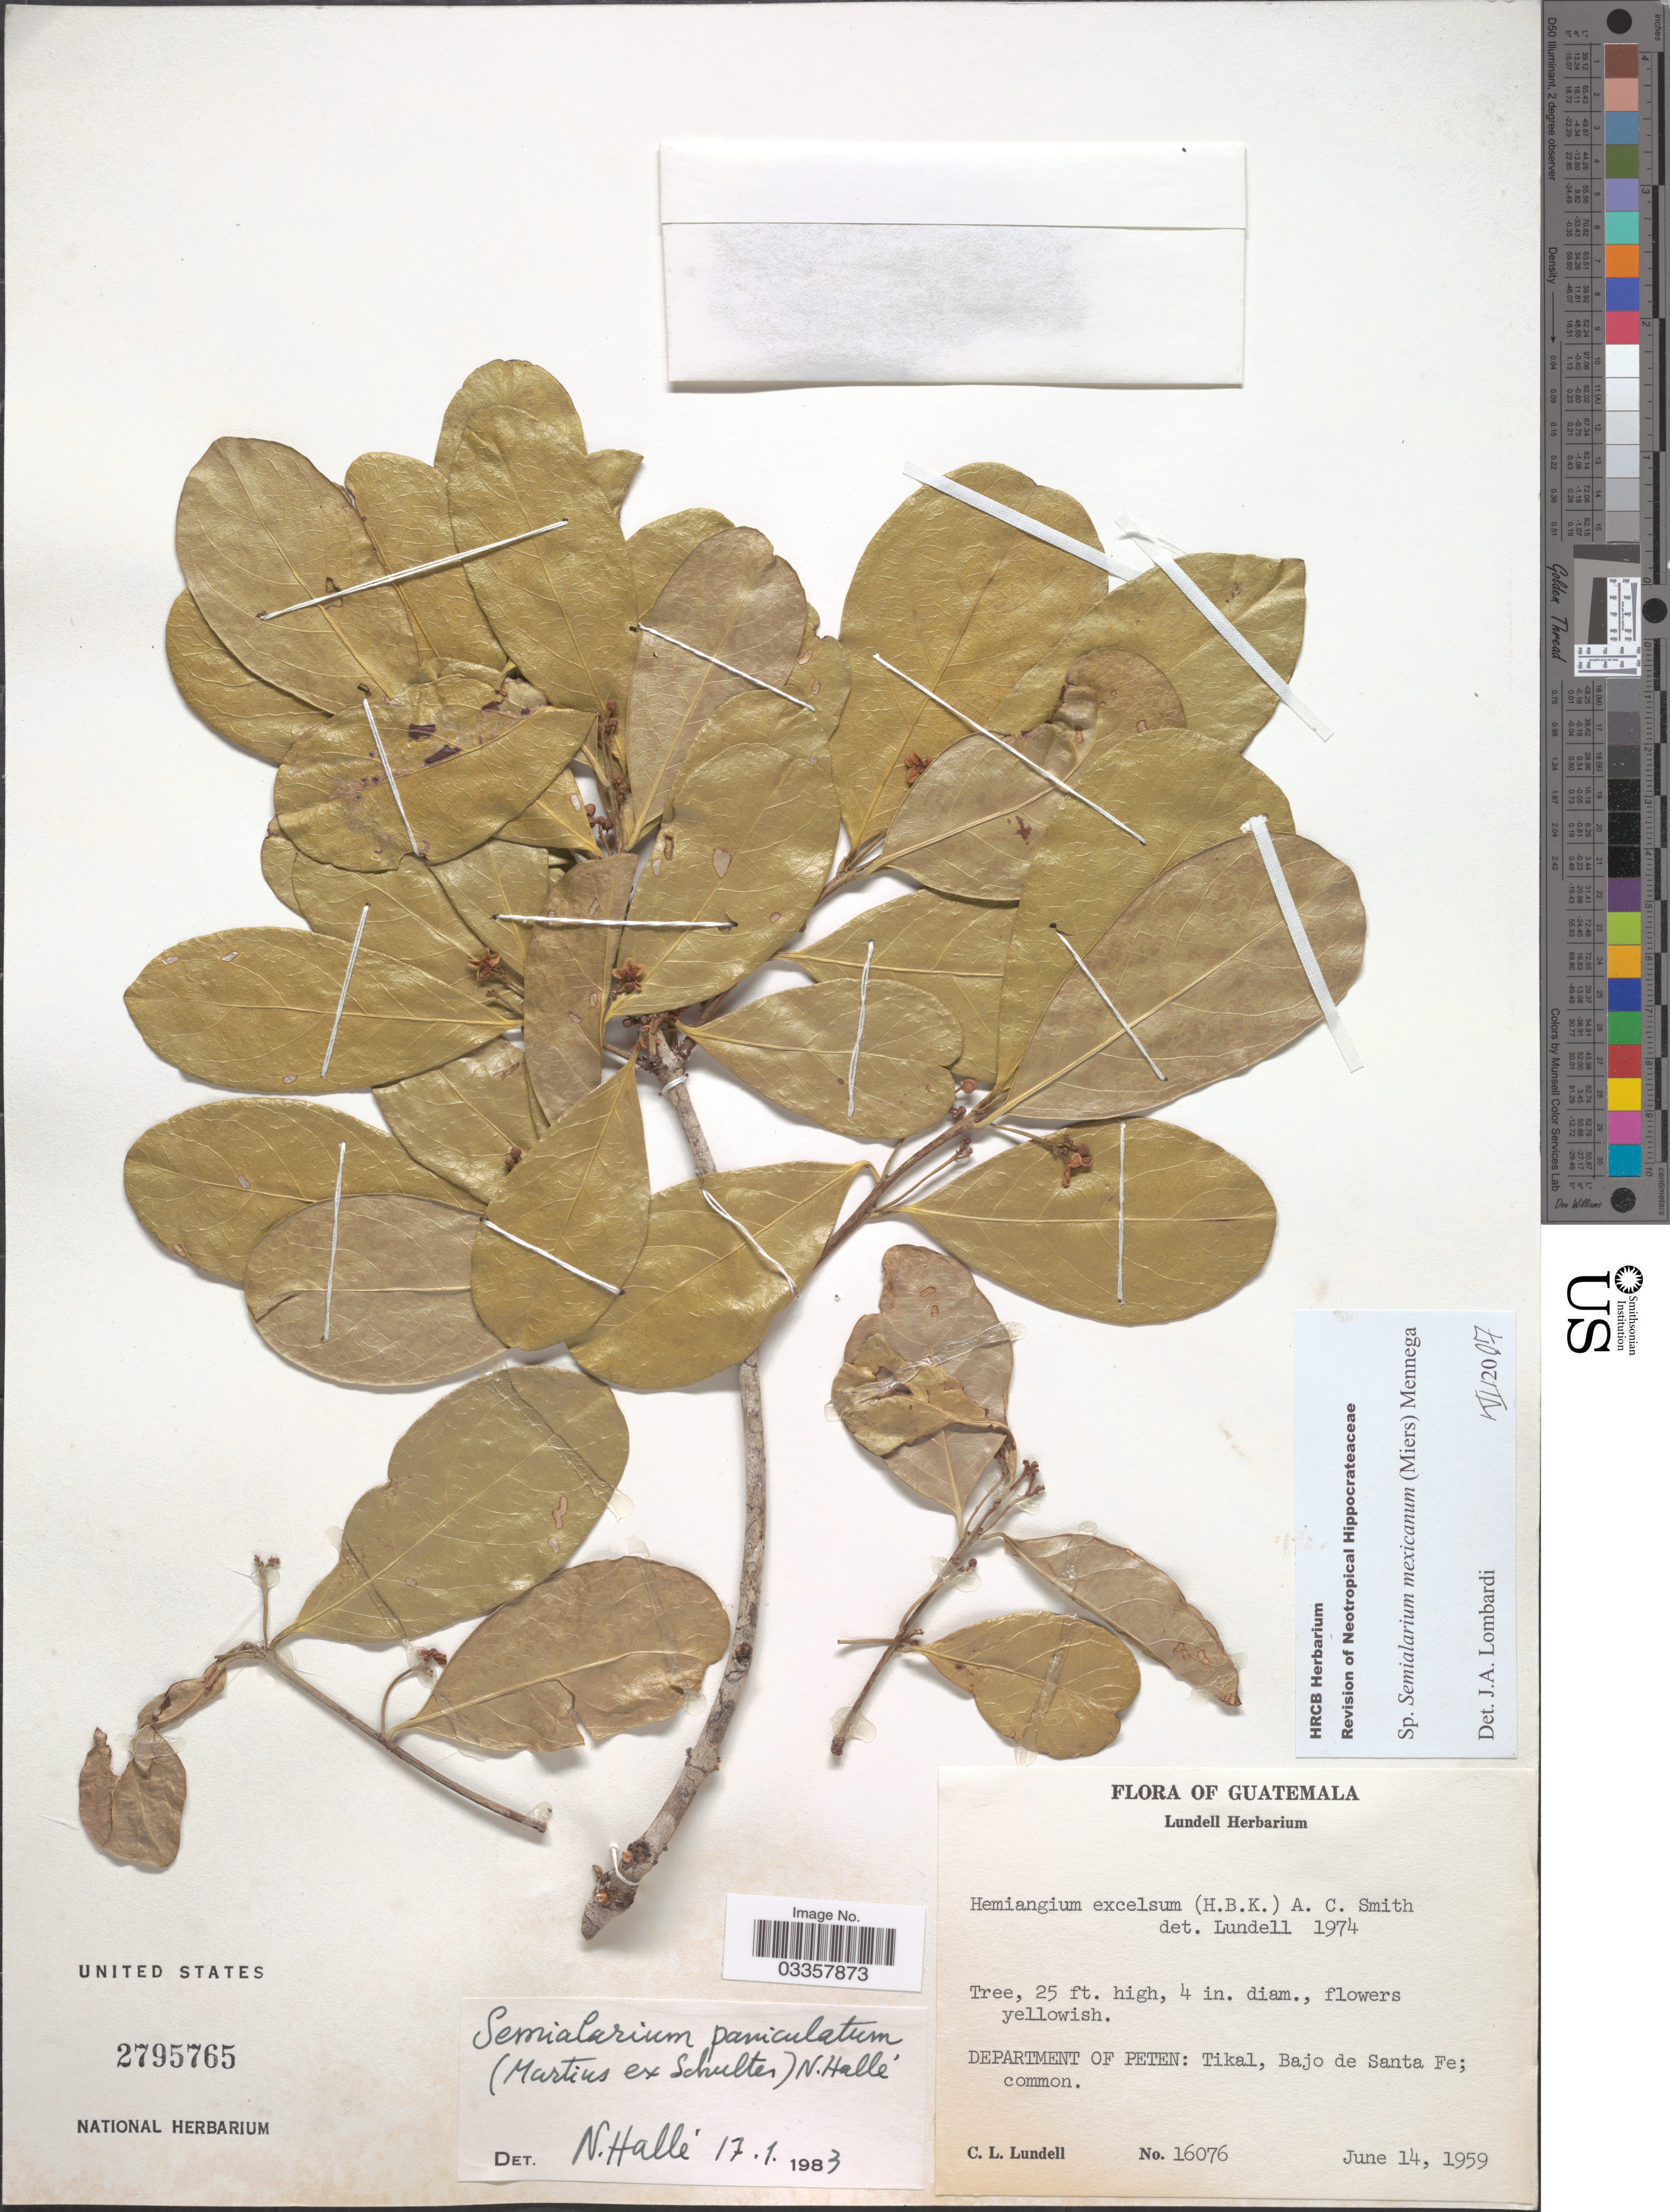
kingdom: Plantae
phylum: Tracheophyta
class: Magnoliopsida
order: Celastrales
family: Celastraceae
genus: Semialarium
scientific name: Semialarium mexicanum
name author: (Miers) Mennega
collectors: C. L. Lundell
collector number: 16076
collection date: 1959-06-14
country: Guatemala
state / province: El Petén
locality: Department of Peten: Tikal, Bajo de Santa Fe.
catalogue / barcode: US 2795765